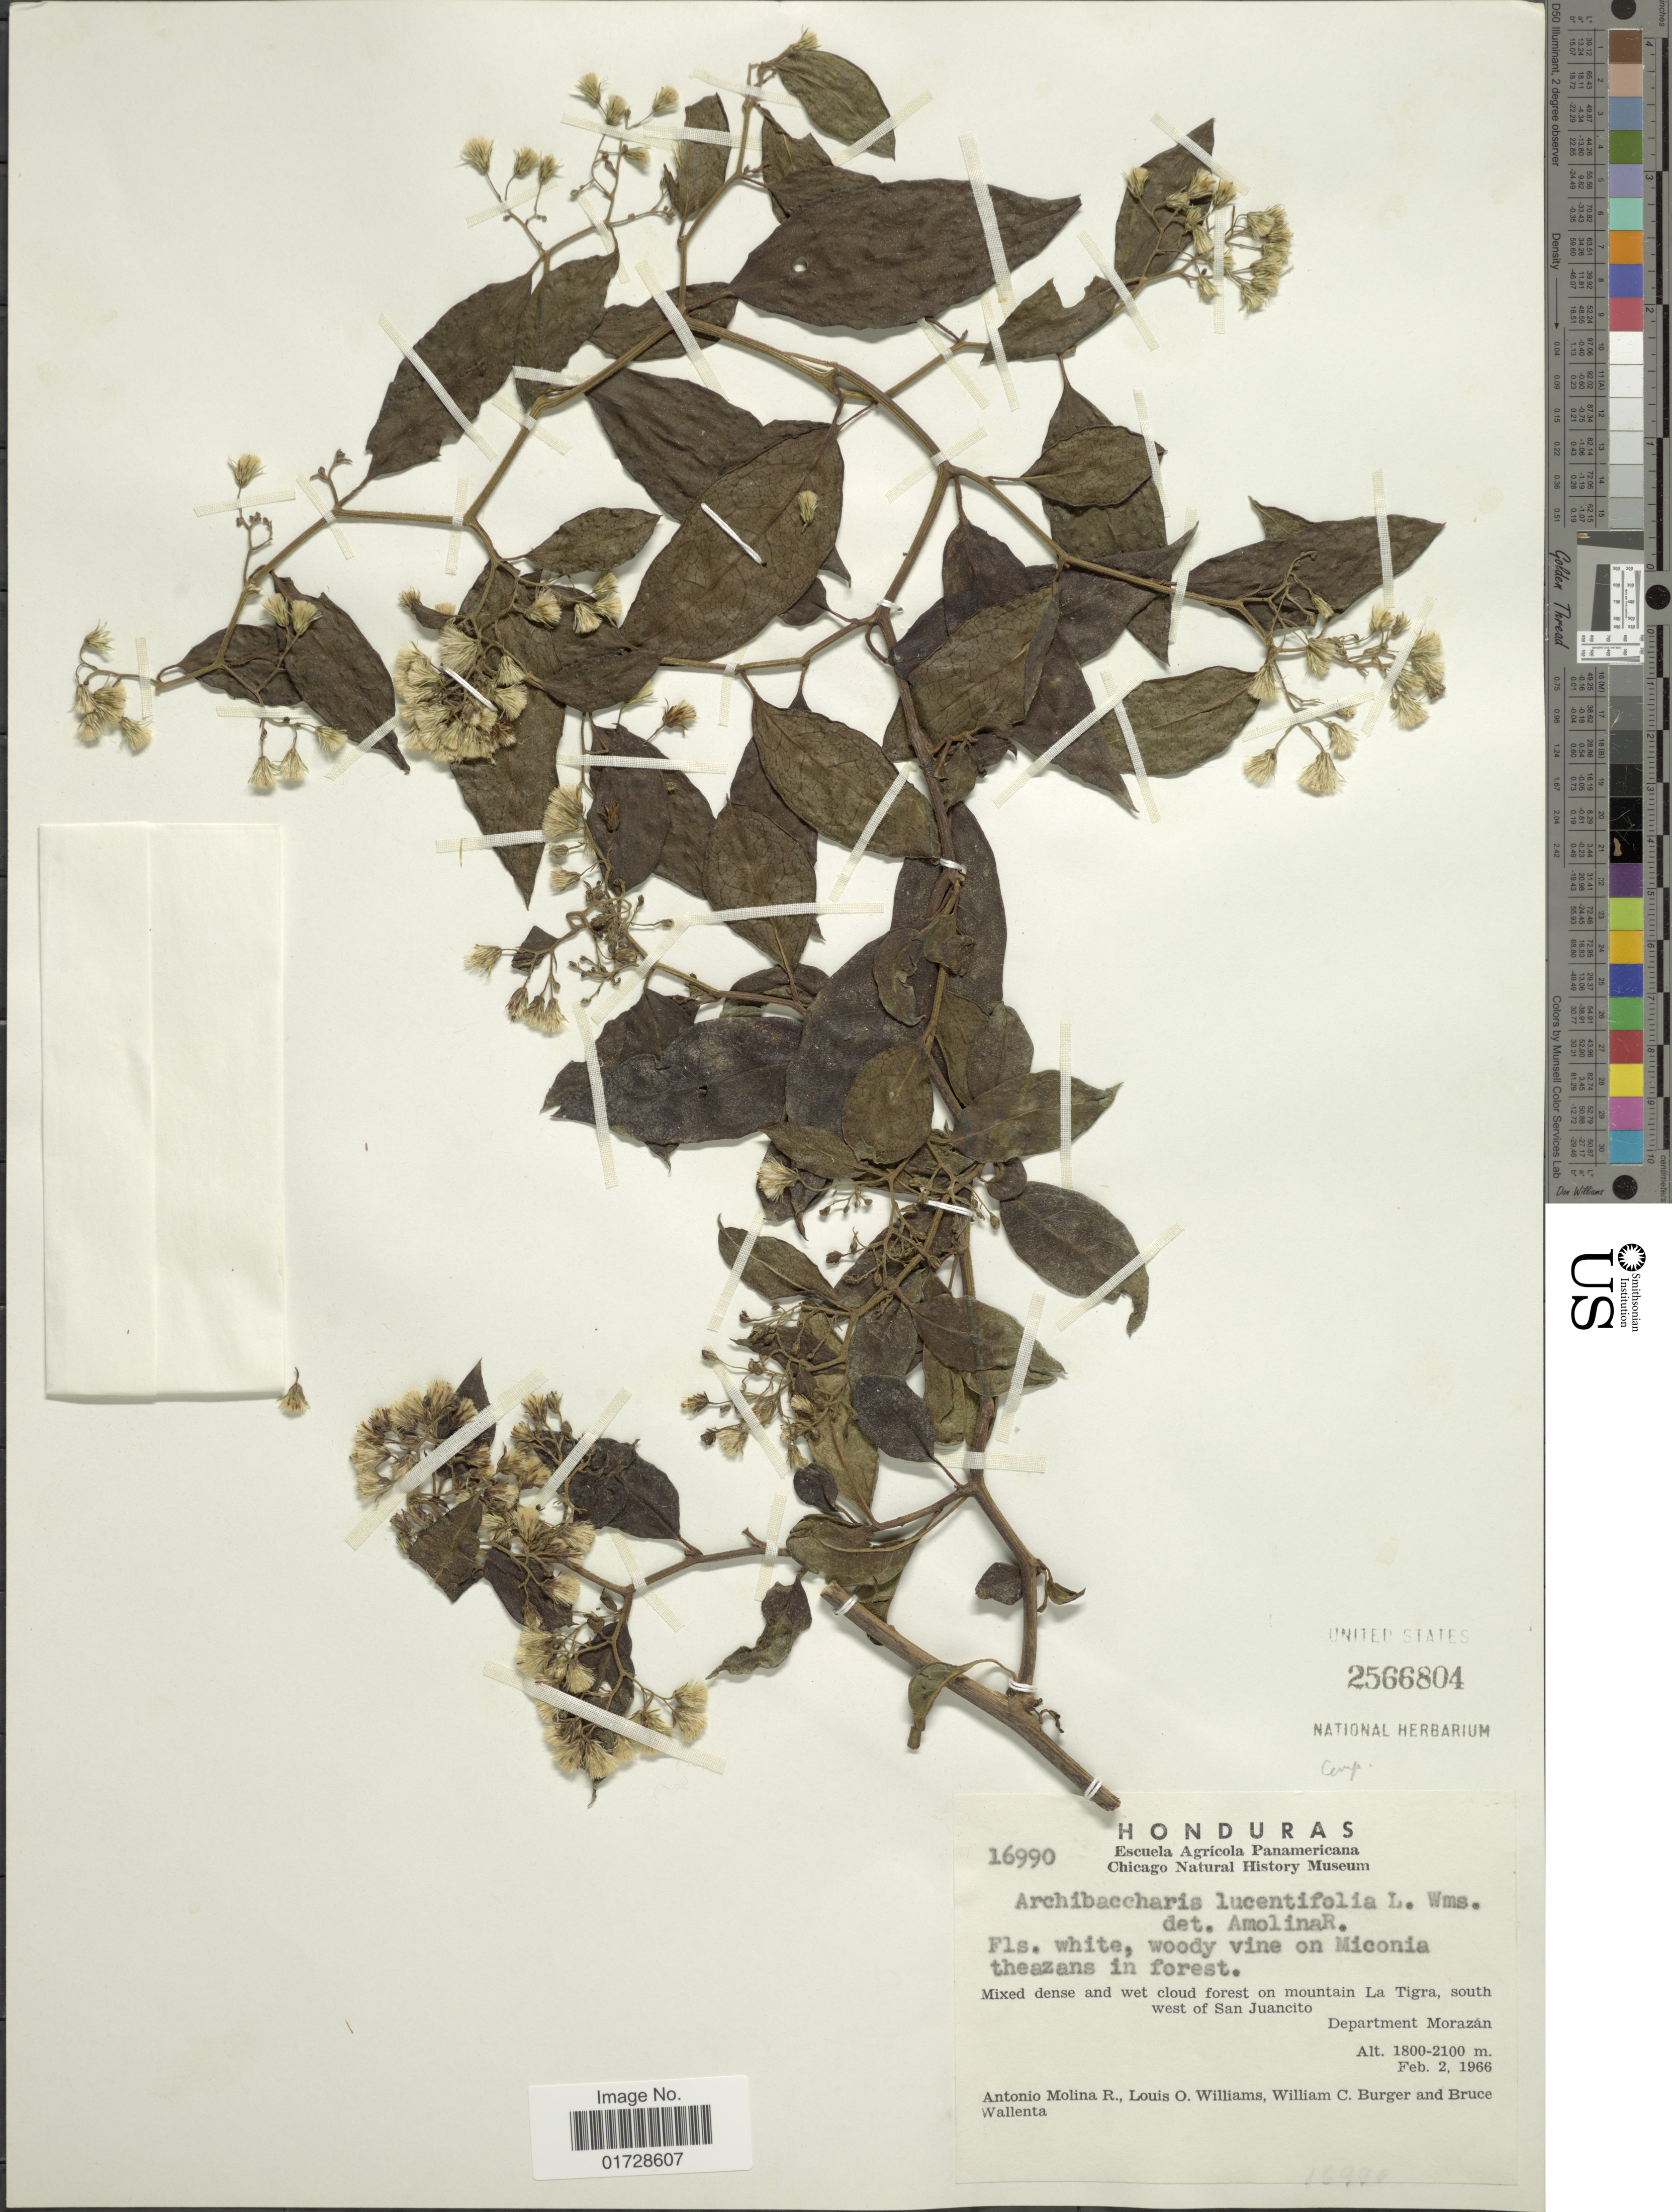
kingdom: Plantae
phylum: Tracheophyta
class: Magnoliopsida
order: Asterales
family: Asteraceae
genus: Archibaccharis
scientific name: Archibaccharis lucentifolia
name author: L.O. Williams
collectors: A. Molina R., L. O. Williams, W. Burger & B. Wallenta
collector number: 16990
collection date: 1966-02-02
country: Honduras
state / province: Fco. Morazán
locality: Mountain La Tigra, south west of San Juancito, Department Morazan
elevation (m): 1800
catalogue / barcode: US 2566804